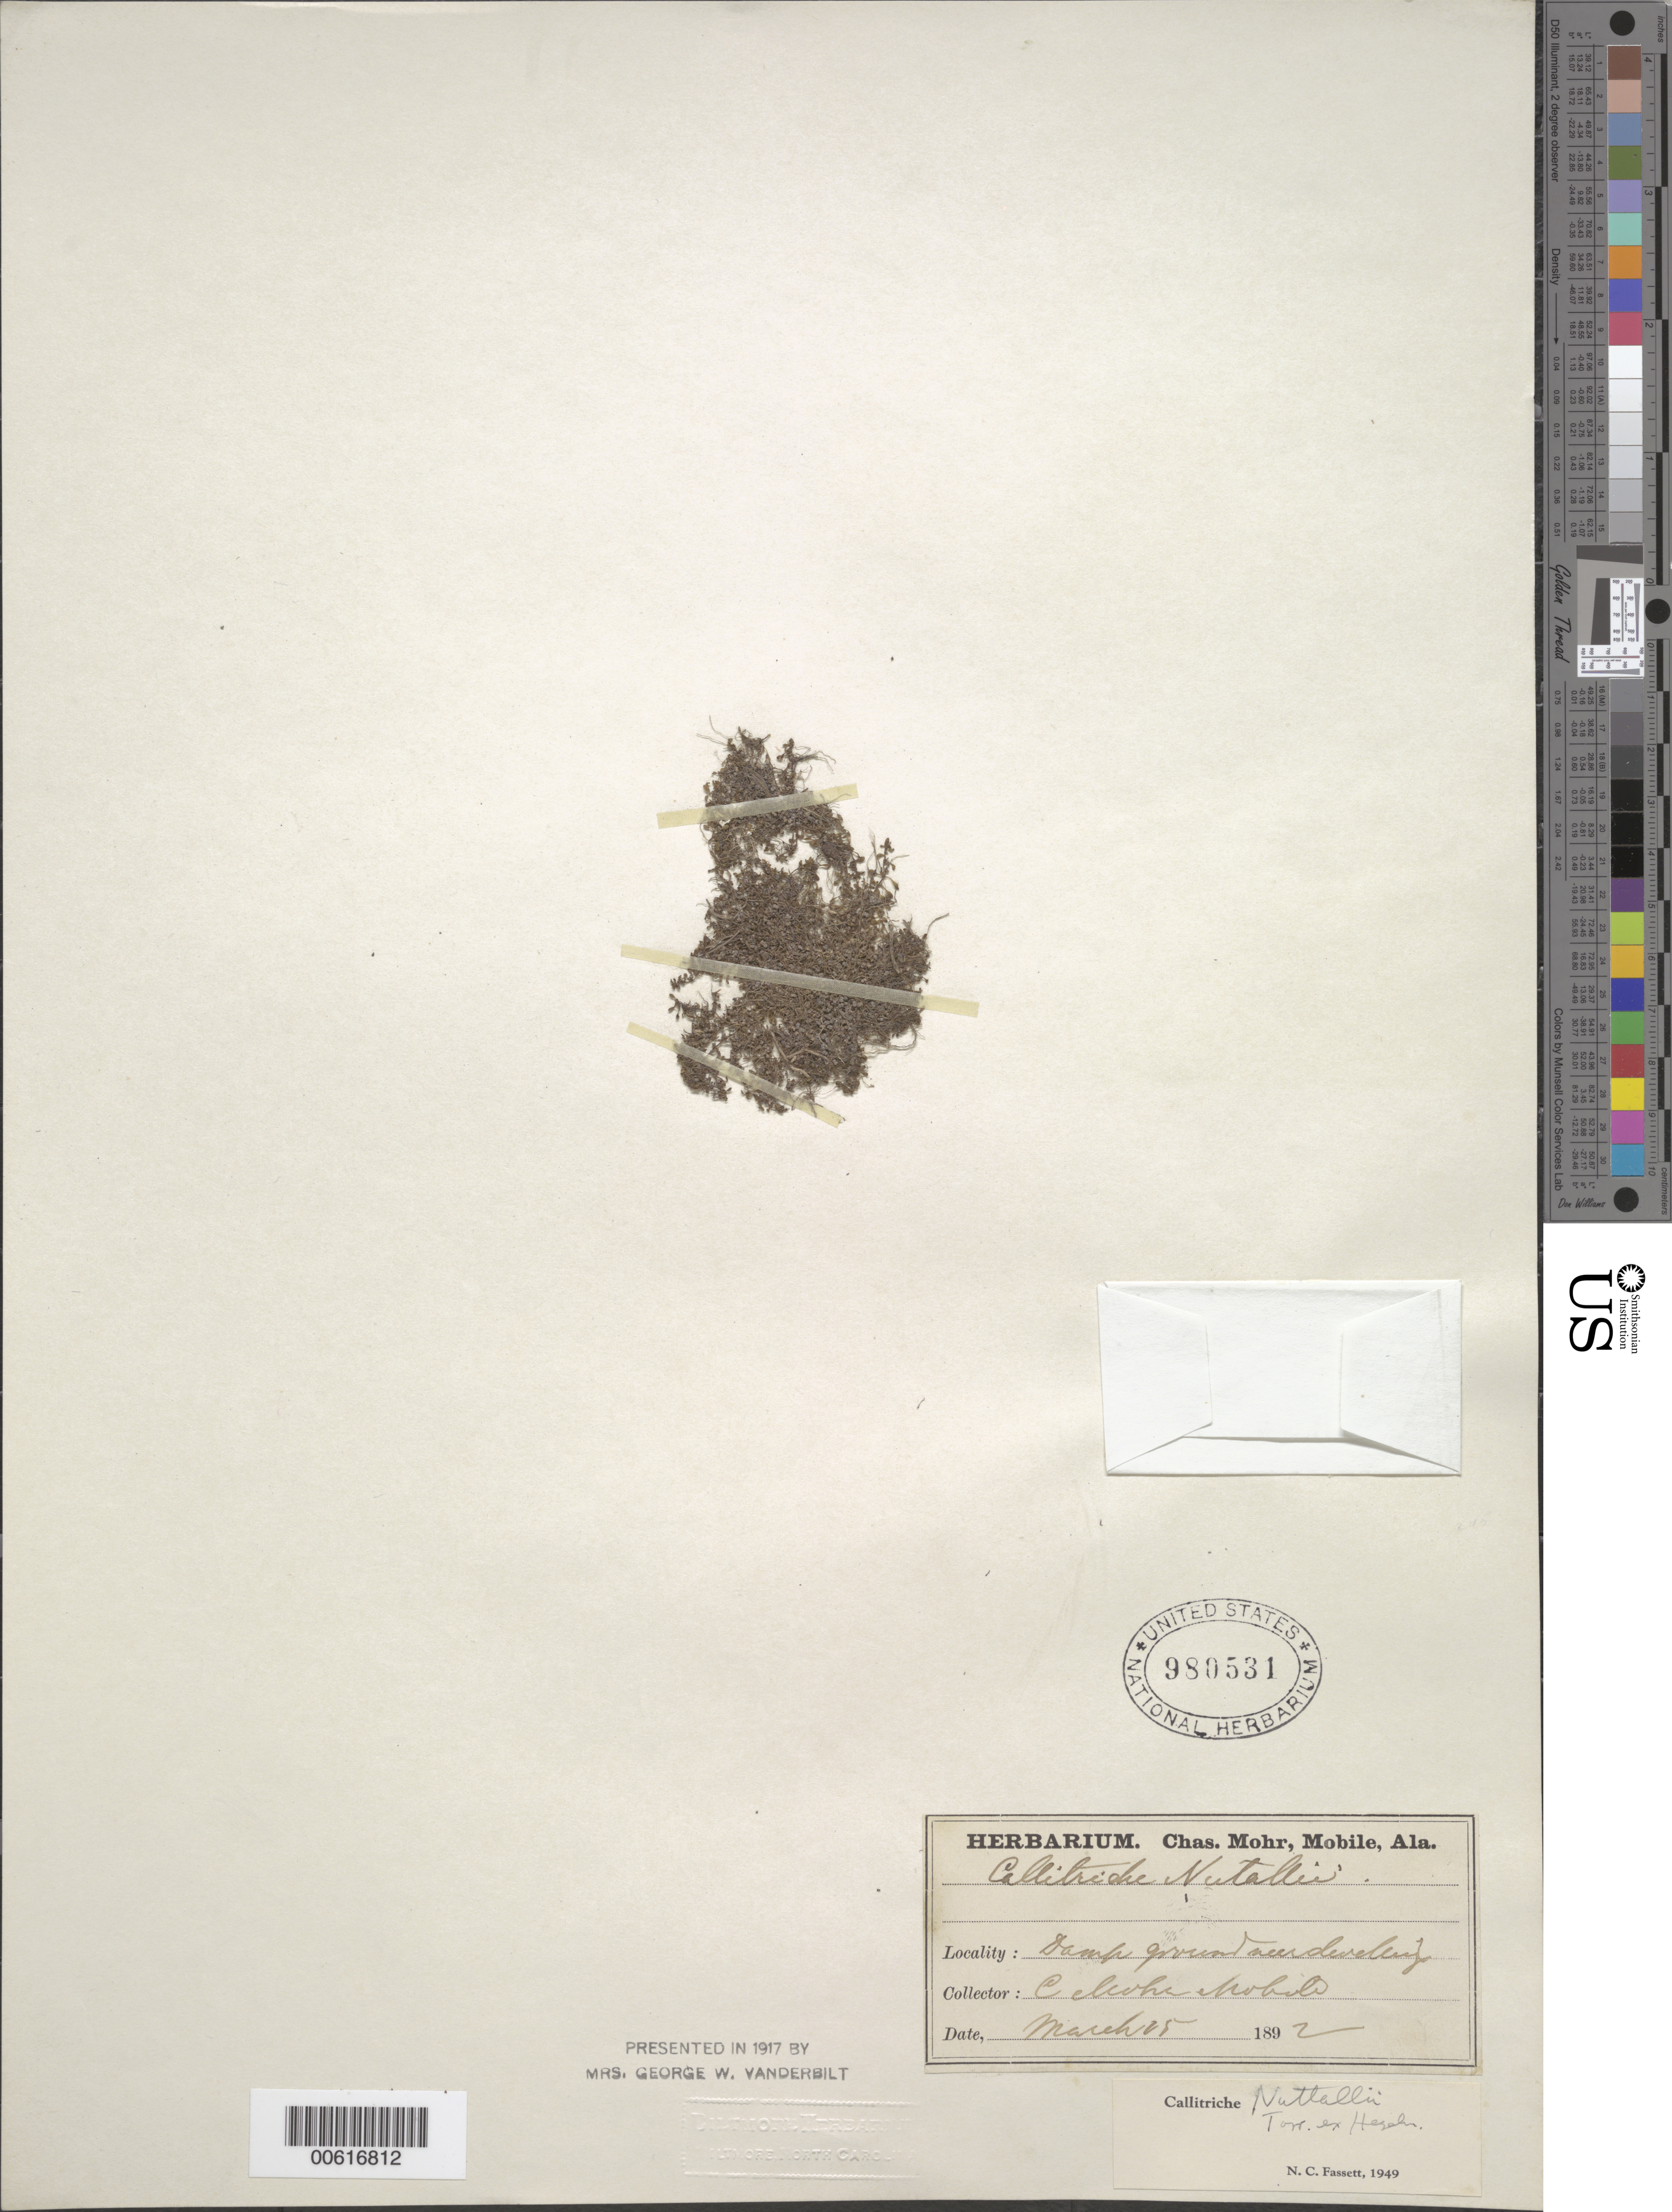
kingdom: Plantae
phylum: Tracheophyta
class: Magnoliopsida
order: Lamiales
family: Plantaginaceae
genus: Callitriche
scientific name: Callitriche nuttallii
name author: Torr.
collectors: C. T. Mohr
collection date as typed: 25 Mar 1892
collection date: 1892-03-25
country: United States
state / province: Alabama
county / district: Mobile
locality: Mobile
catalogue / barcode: US 980531